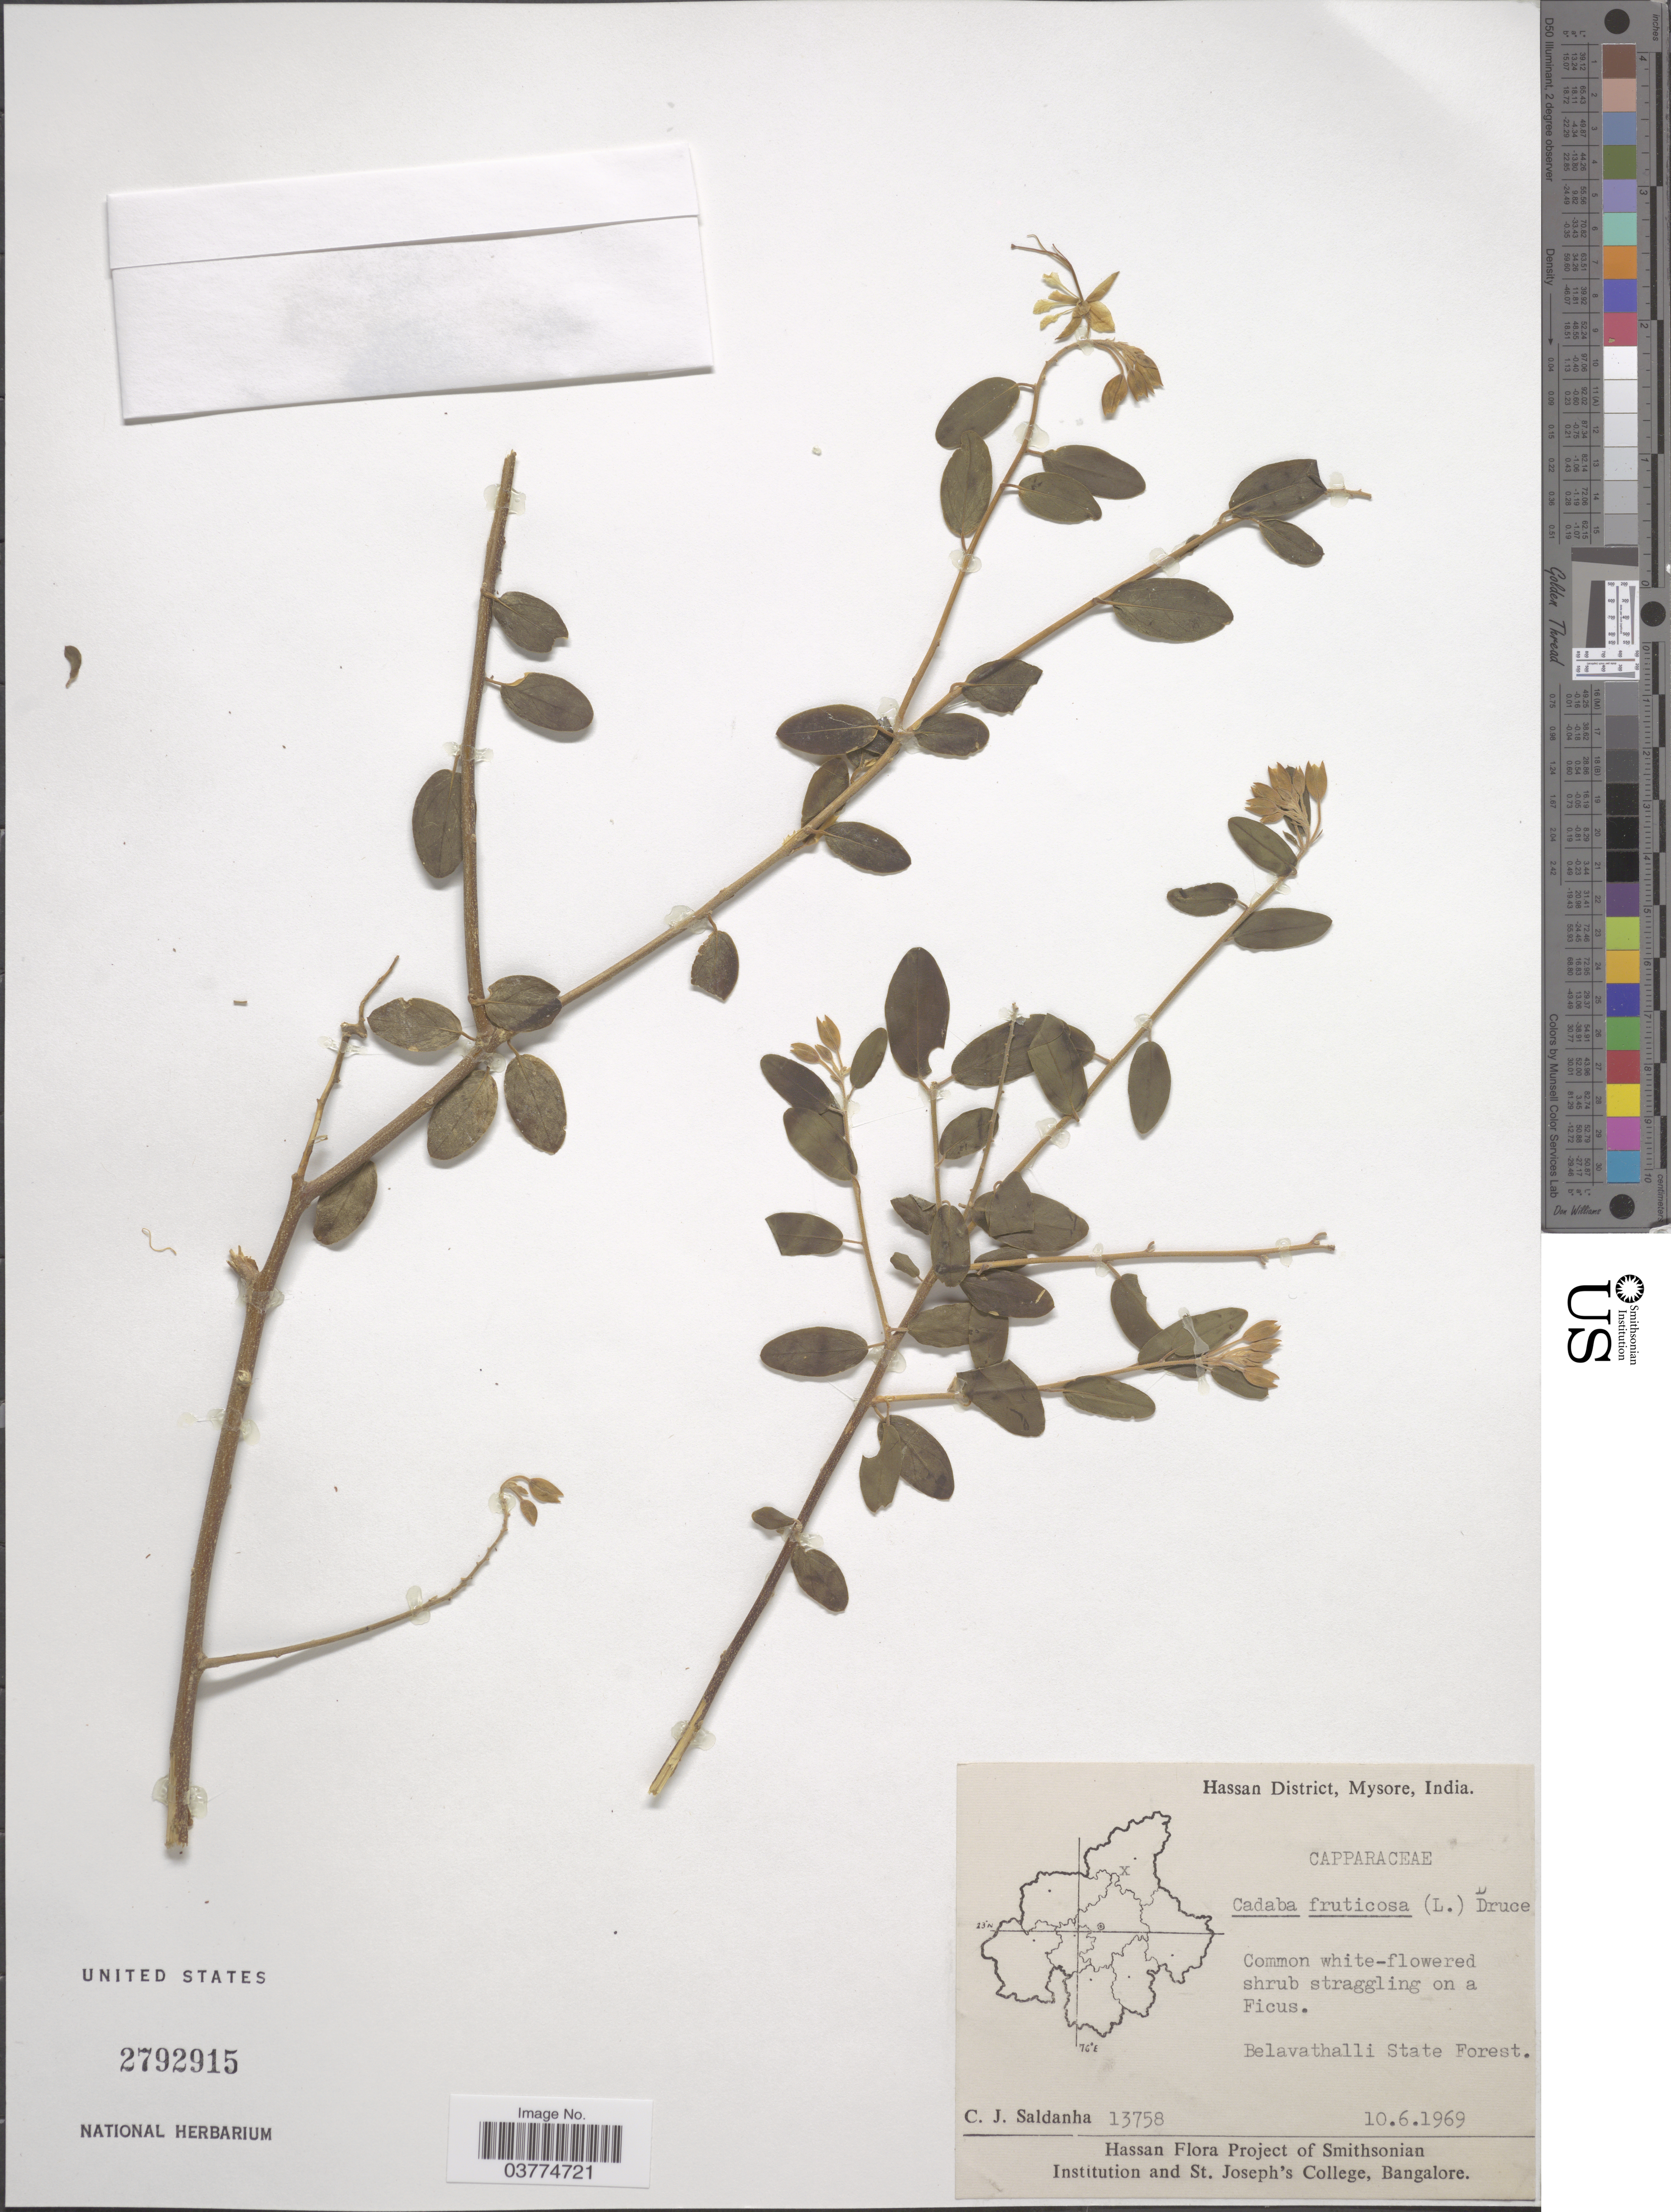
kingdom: Plantae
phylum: Tracheophyta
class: Magnoliopsida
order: Brassicales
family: Capparaceae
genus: Cadaba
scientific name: Cadaba fruticosa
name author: (L.) Druce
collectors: C. J. Saldanha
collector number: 13758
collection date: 1969-06-10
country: India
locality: Hassan District, Mysore. Belavathalli State Forest.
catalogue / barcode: US 2792915